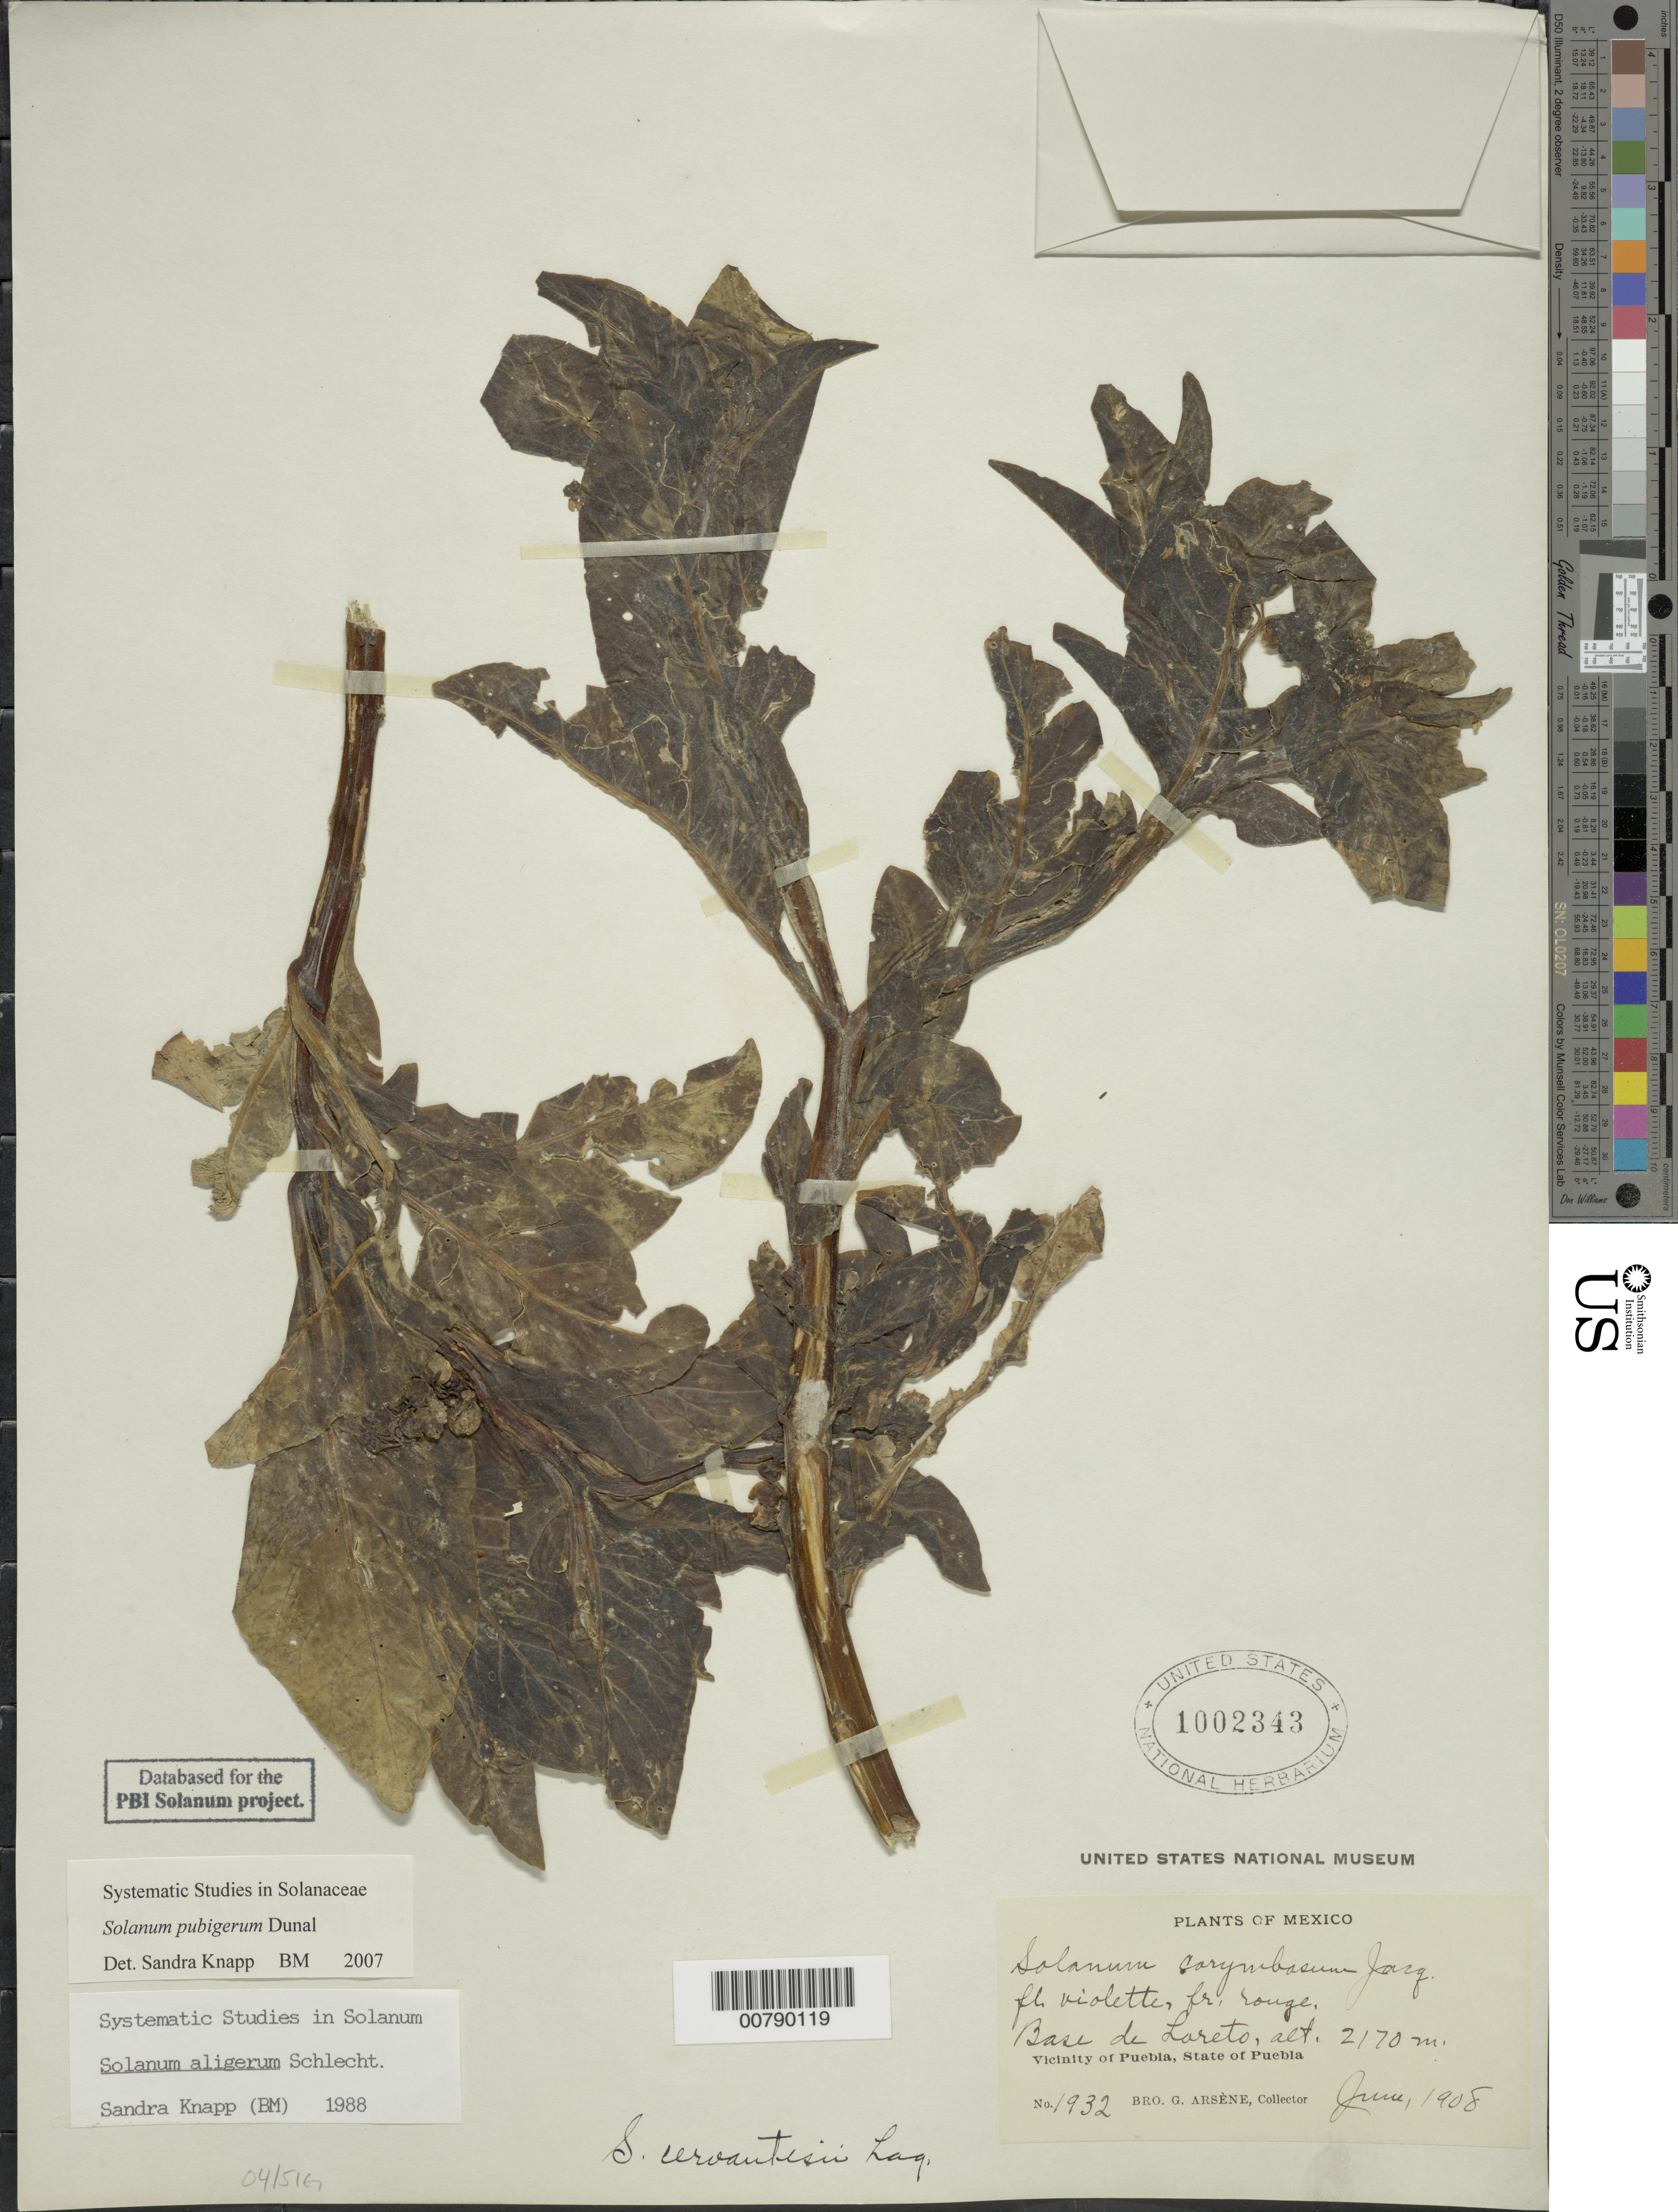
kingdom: Plantae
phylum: Tracheophyta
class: Magnoliopsida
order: Solanales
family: Solanaceae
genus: Solanum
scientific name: Solanum pubigerum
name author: Dunal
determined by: Knapp, S. D.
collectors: Bro. G. Arsène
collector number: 1932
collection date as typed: Jun 1908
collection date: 1908-06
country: Mexico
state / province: Puebla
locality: base de Loreto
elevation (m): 2170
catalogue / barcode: US 1002343